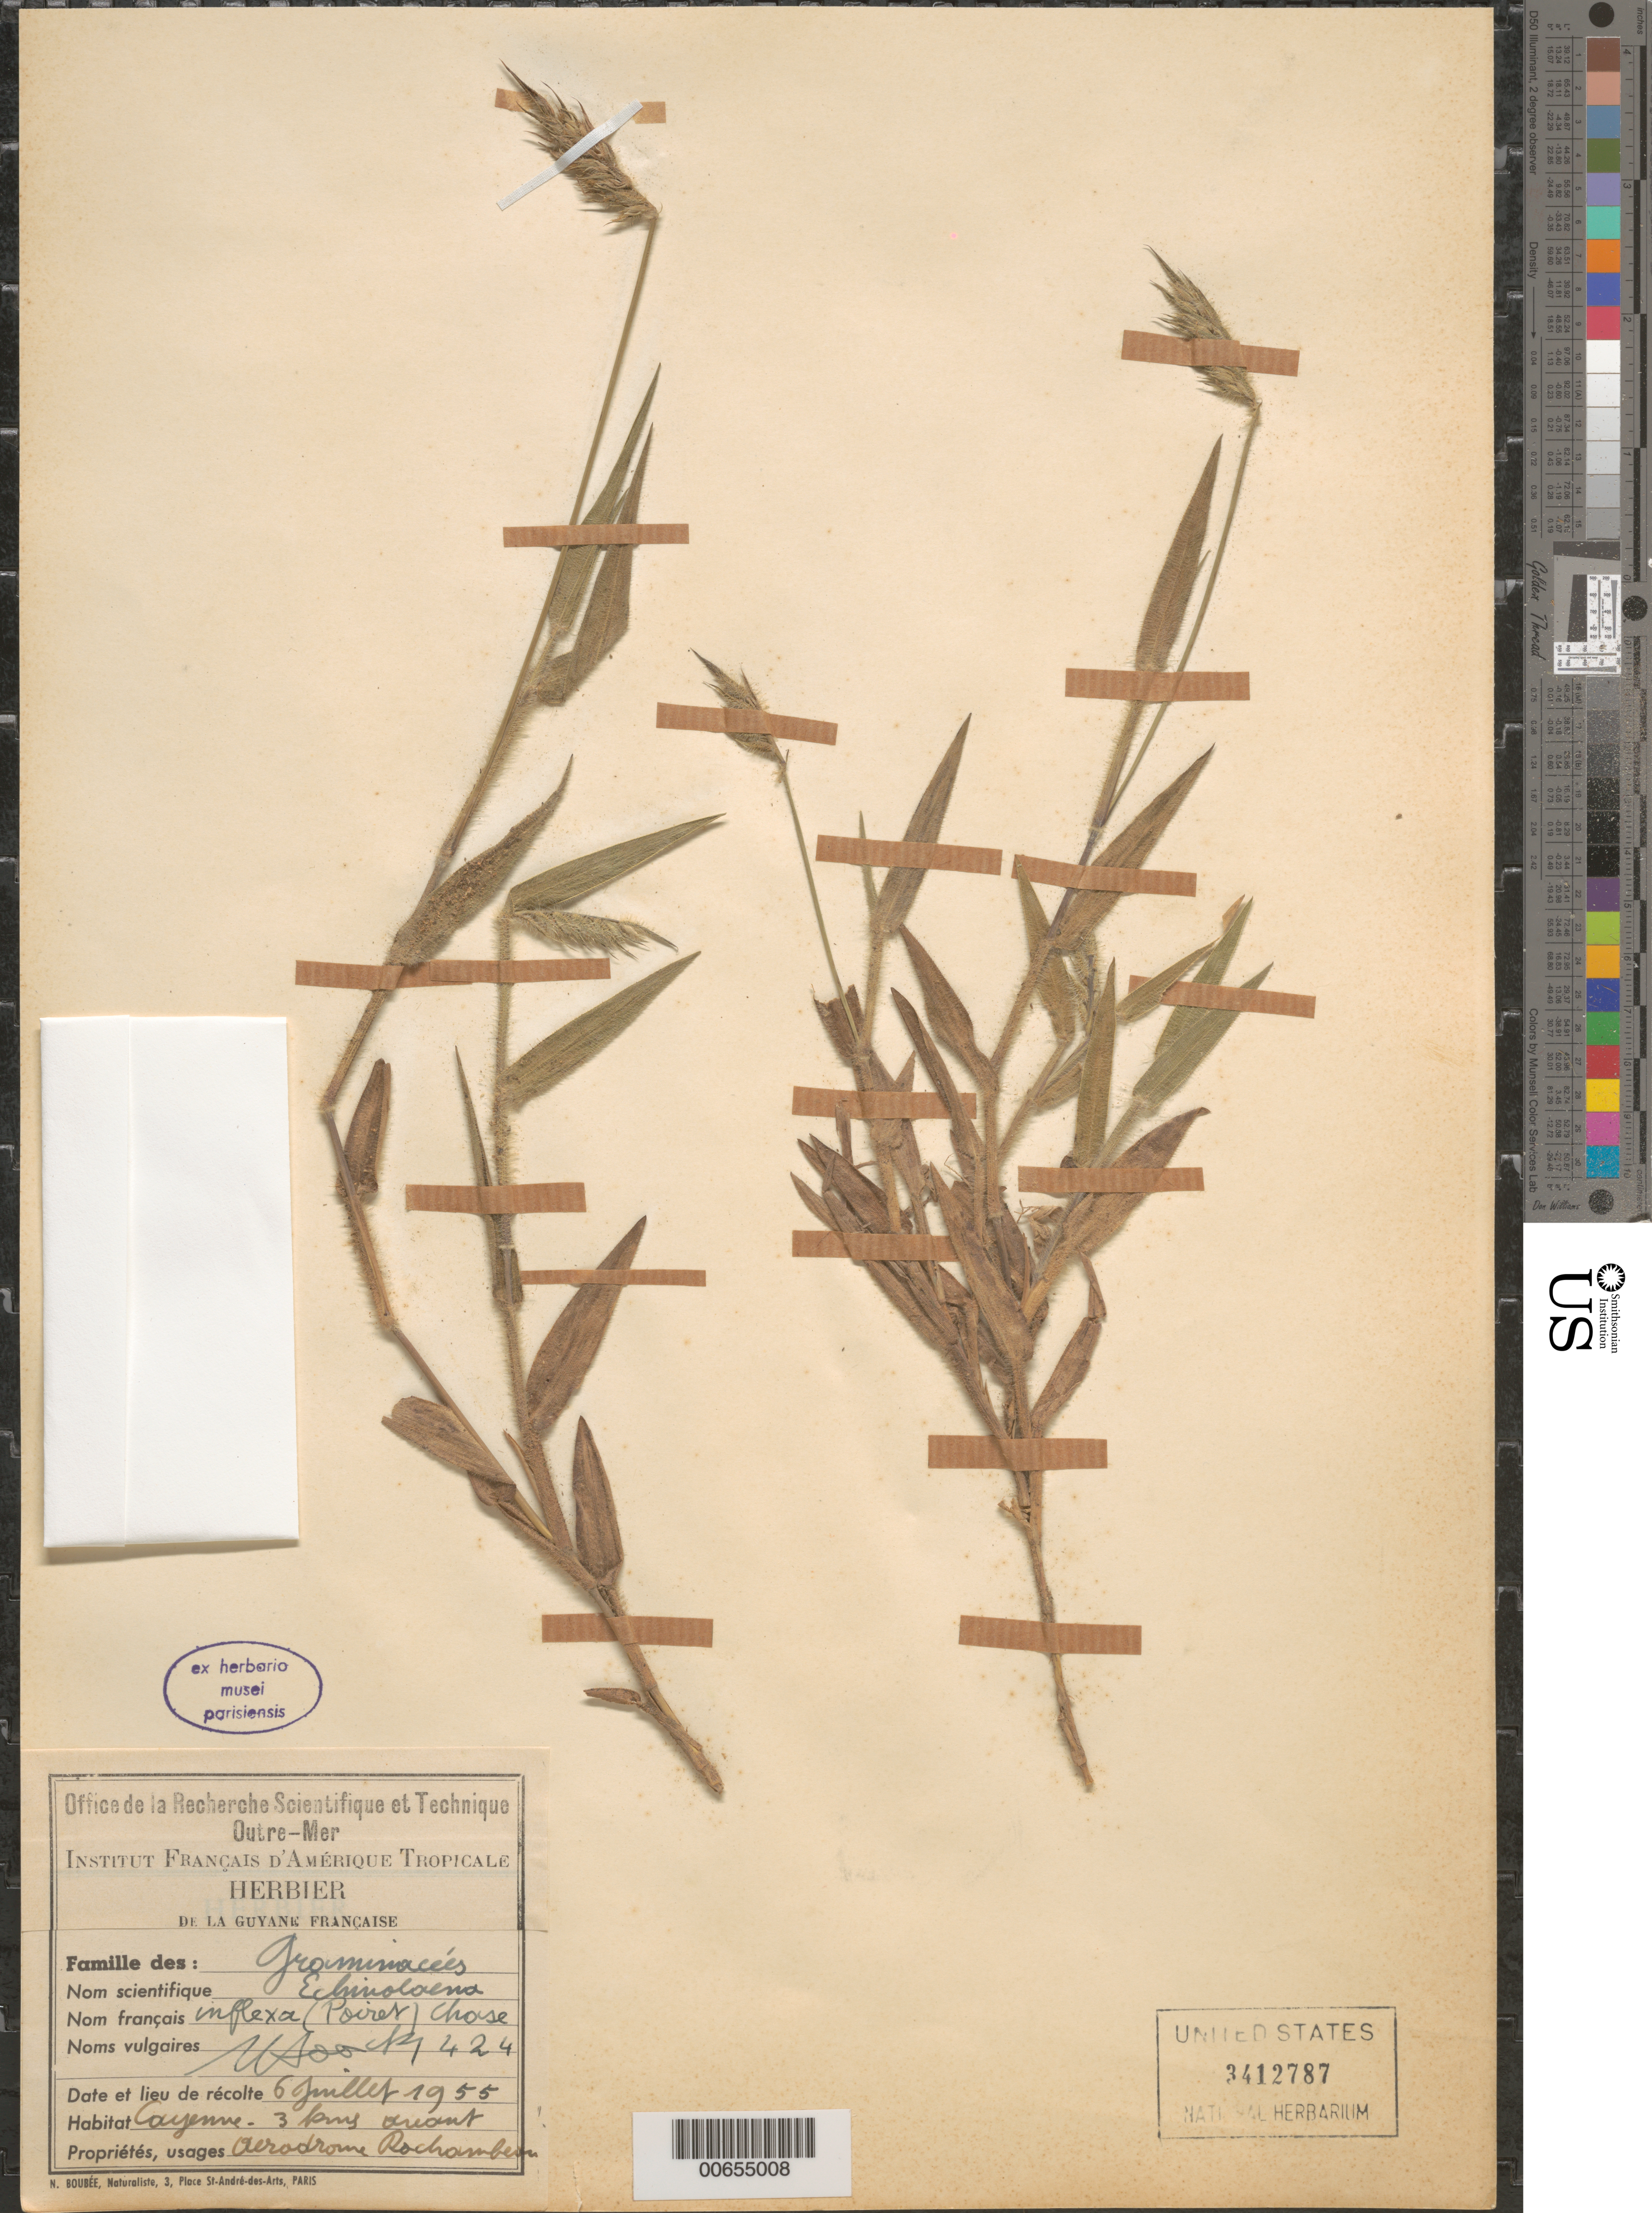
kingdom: Plantae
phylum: Tracheophyta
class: Liliopsida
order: Poales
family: Poaceae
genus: Echinolaena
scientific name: Echinolaena inflexa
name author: (Poir.) Chase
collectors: J. Hoock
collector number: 424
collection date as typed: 6-Jul-55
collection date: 1955-07-06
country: French Guiana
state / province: Cayenne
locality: Cayenne, 3 km avant aerodrome Rochambeau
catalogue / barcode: US 3412787